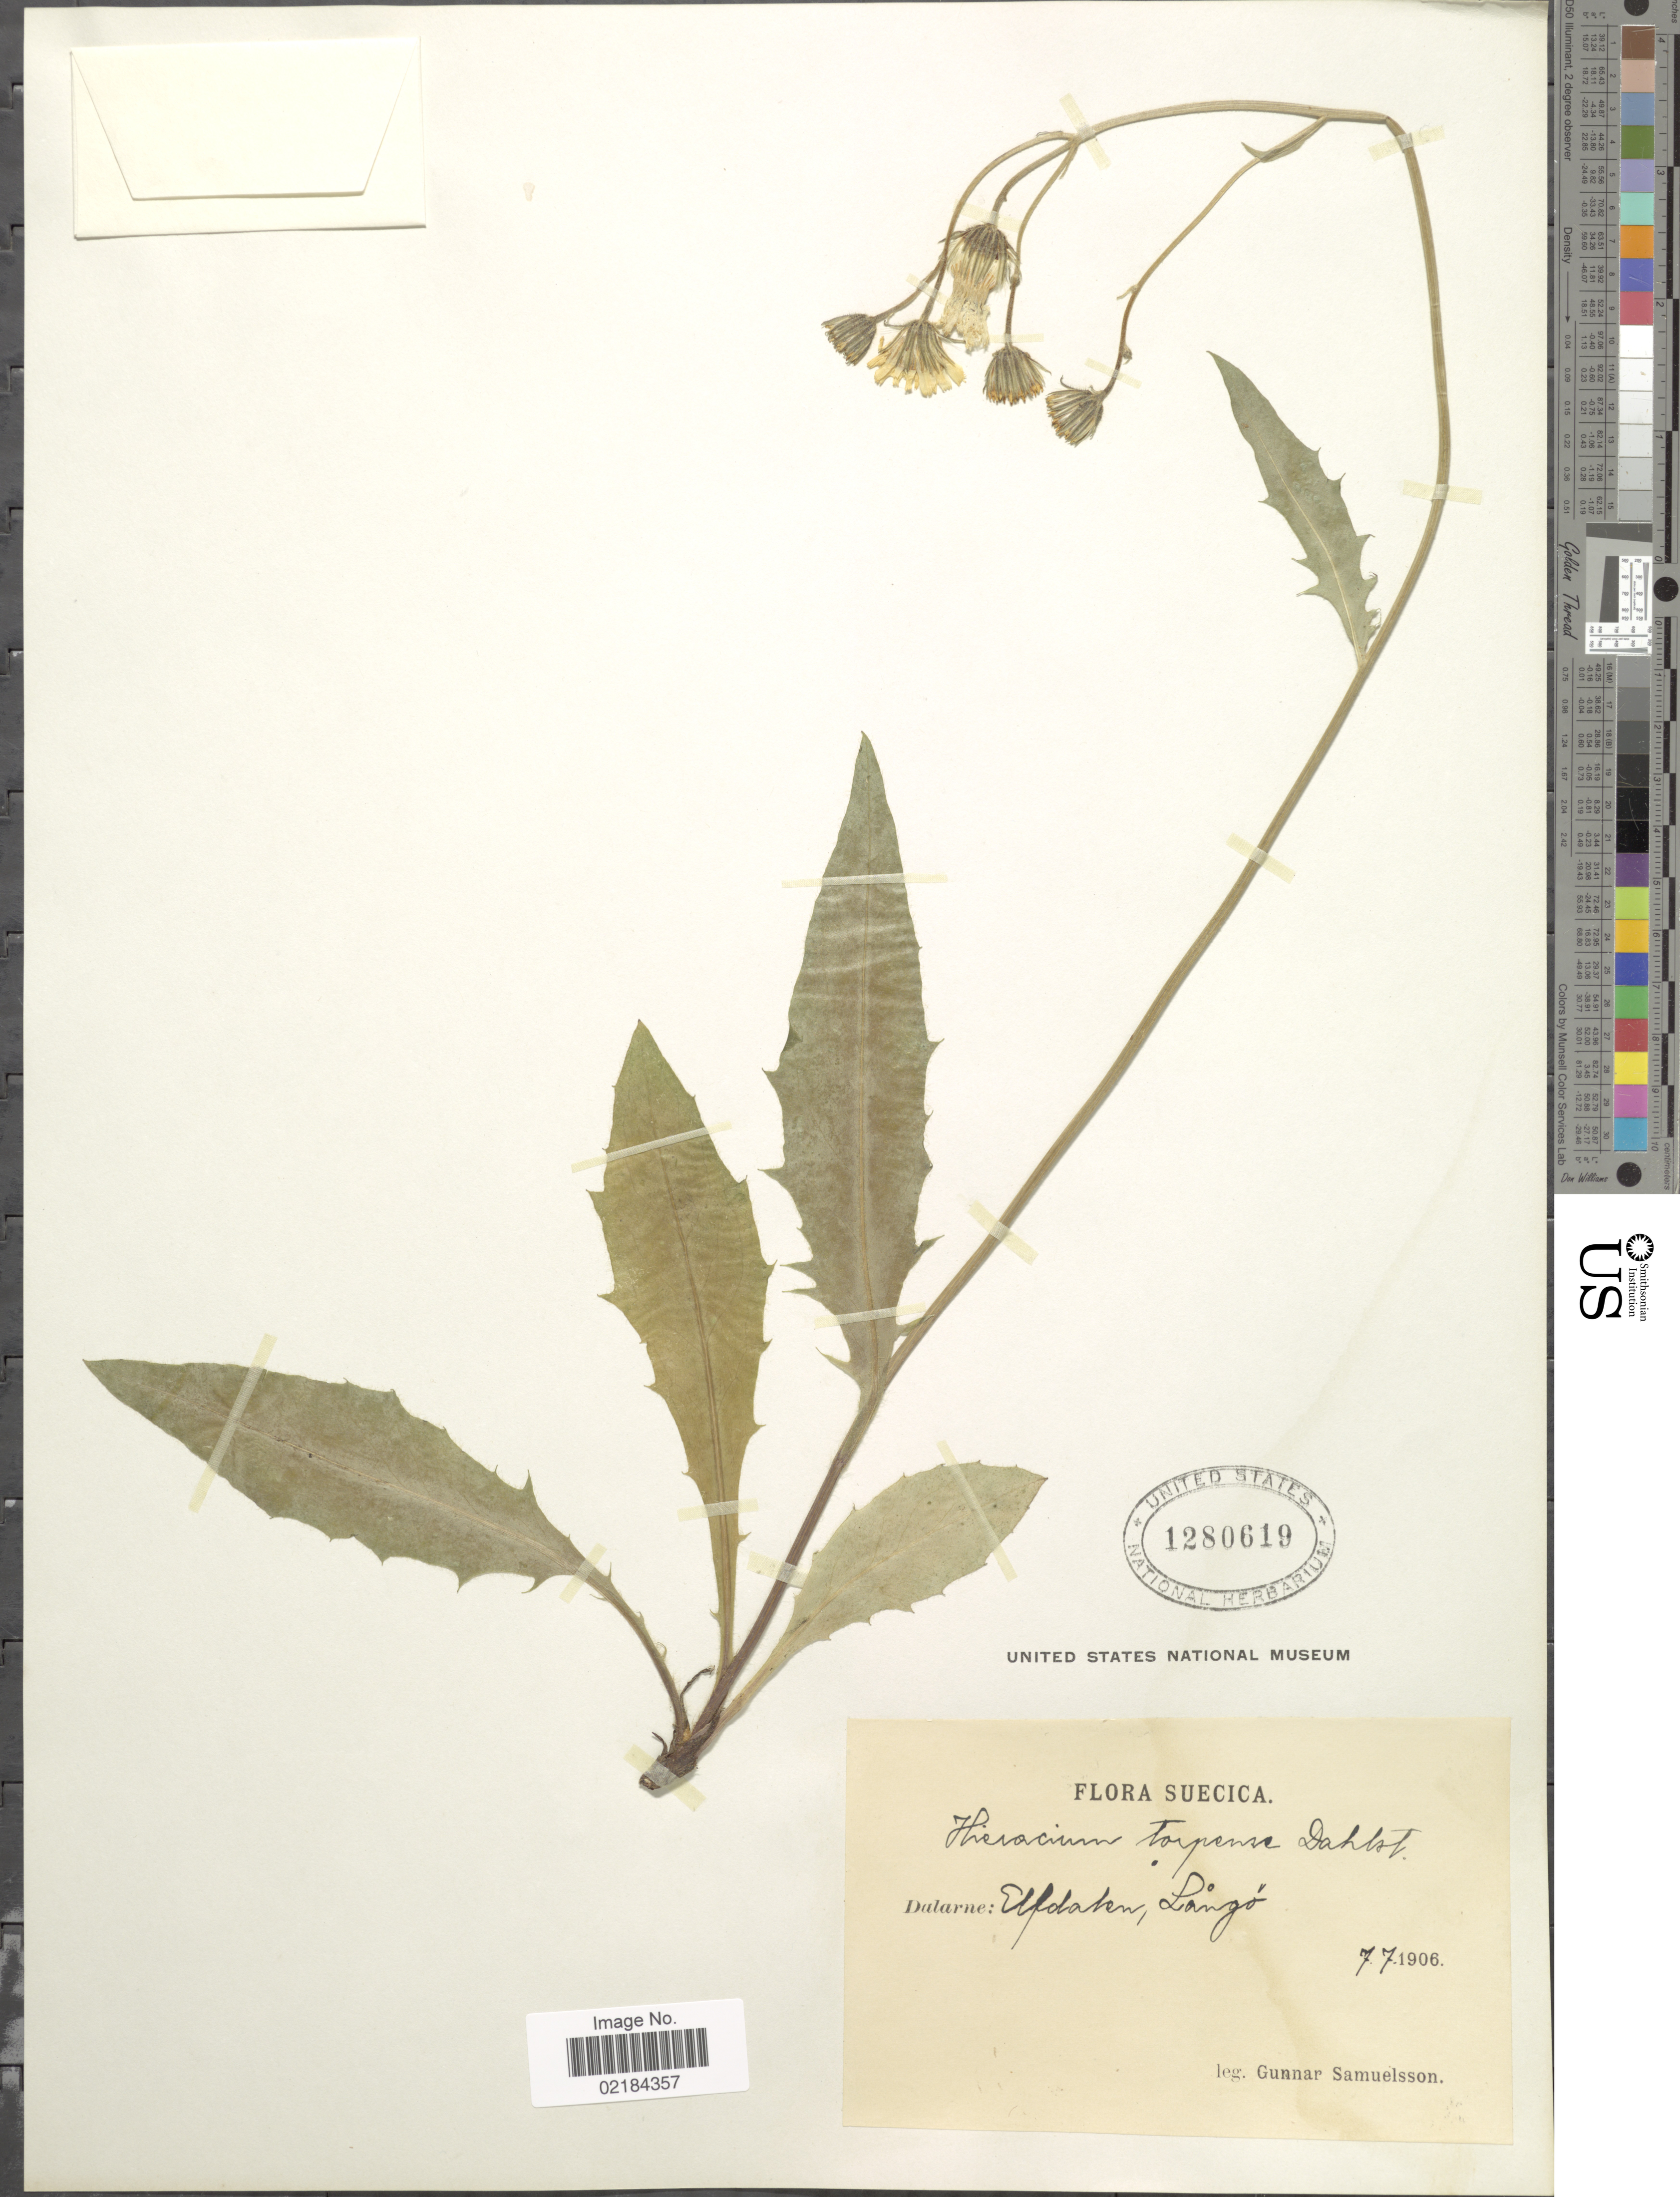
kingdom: Plantae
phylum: Tracheophyta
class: Magnoliopsida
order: Asterales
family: Asteraceae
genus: Hieracium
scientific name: Hieracium torpense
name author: Dahlst.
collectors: G. Samuelsson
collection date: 1906-07-07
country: Sweden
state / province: Dalarna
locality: Suecica. Dalarne: Elfdalen, Långö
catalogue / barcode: US 1280619